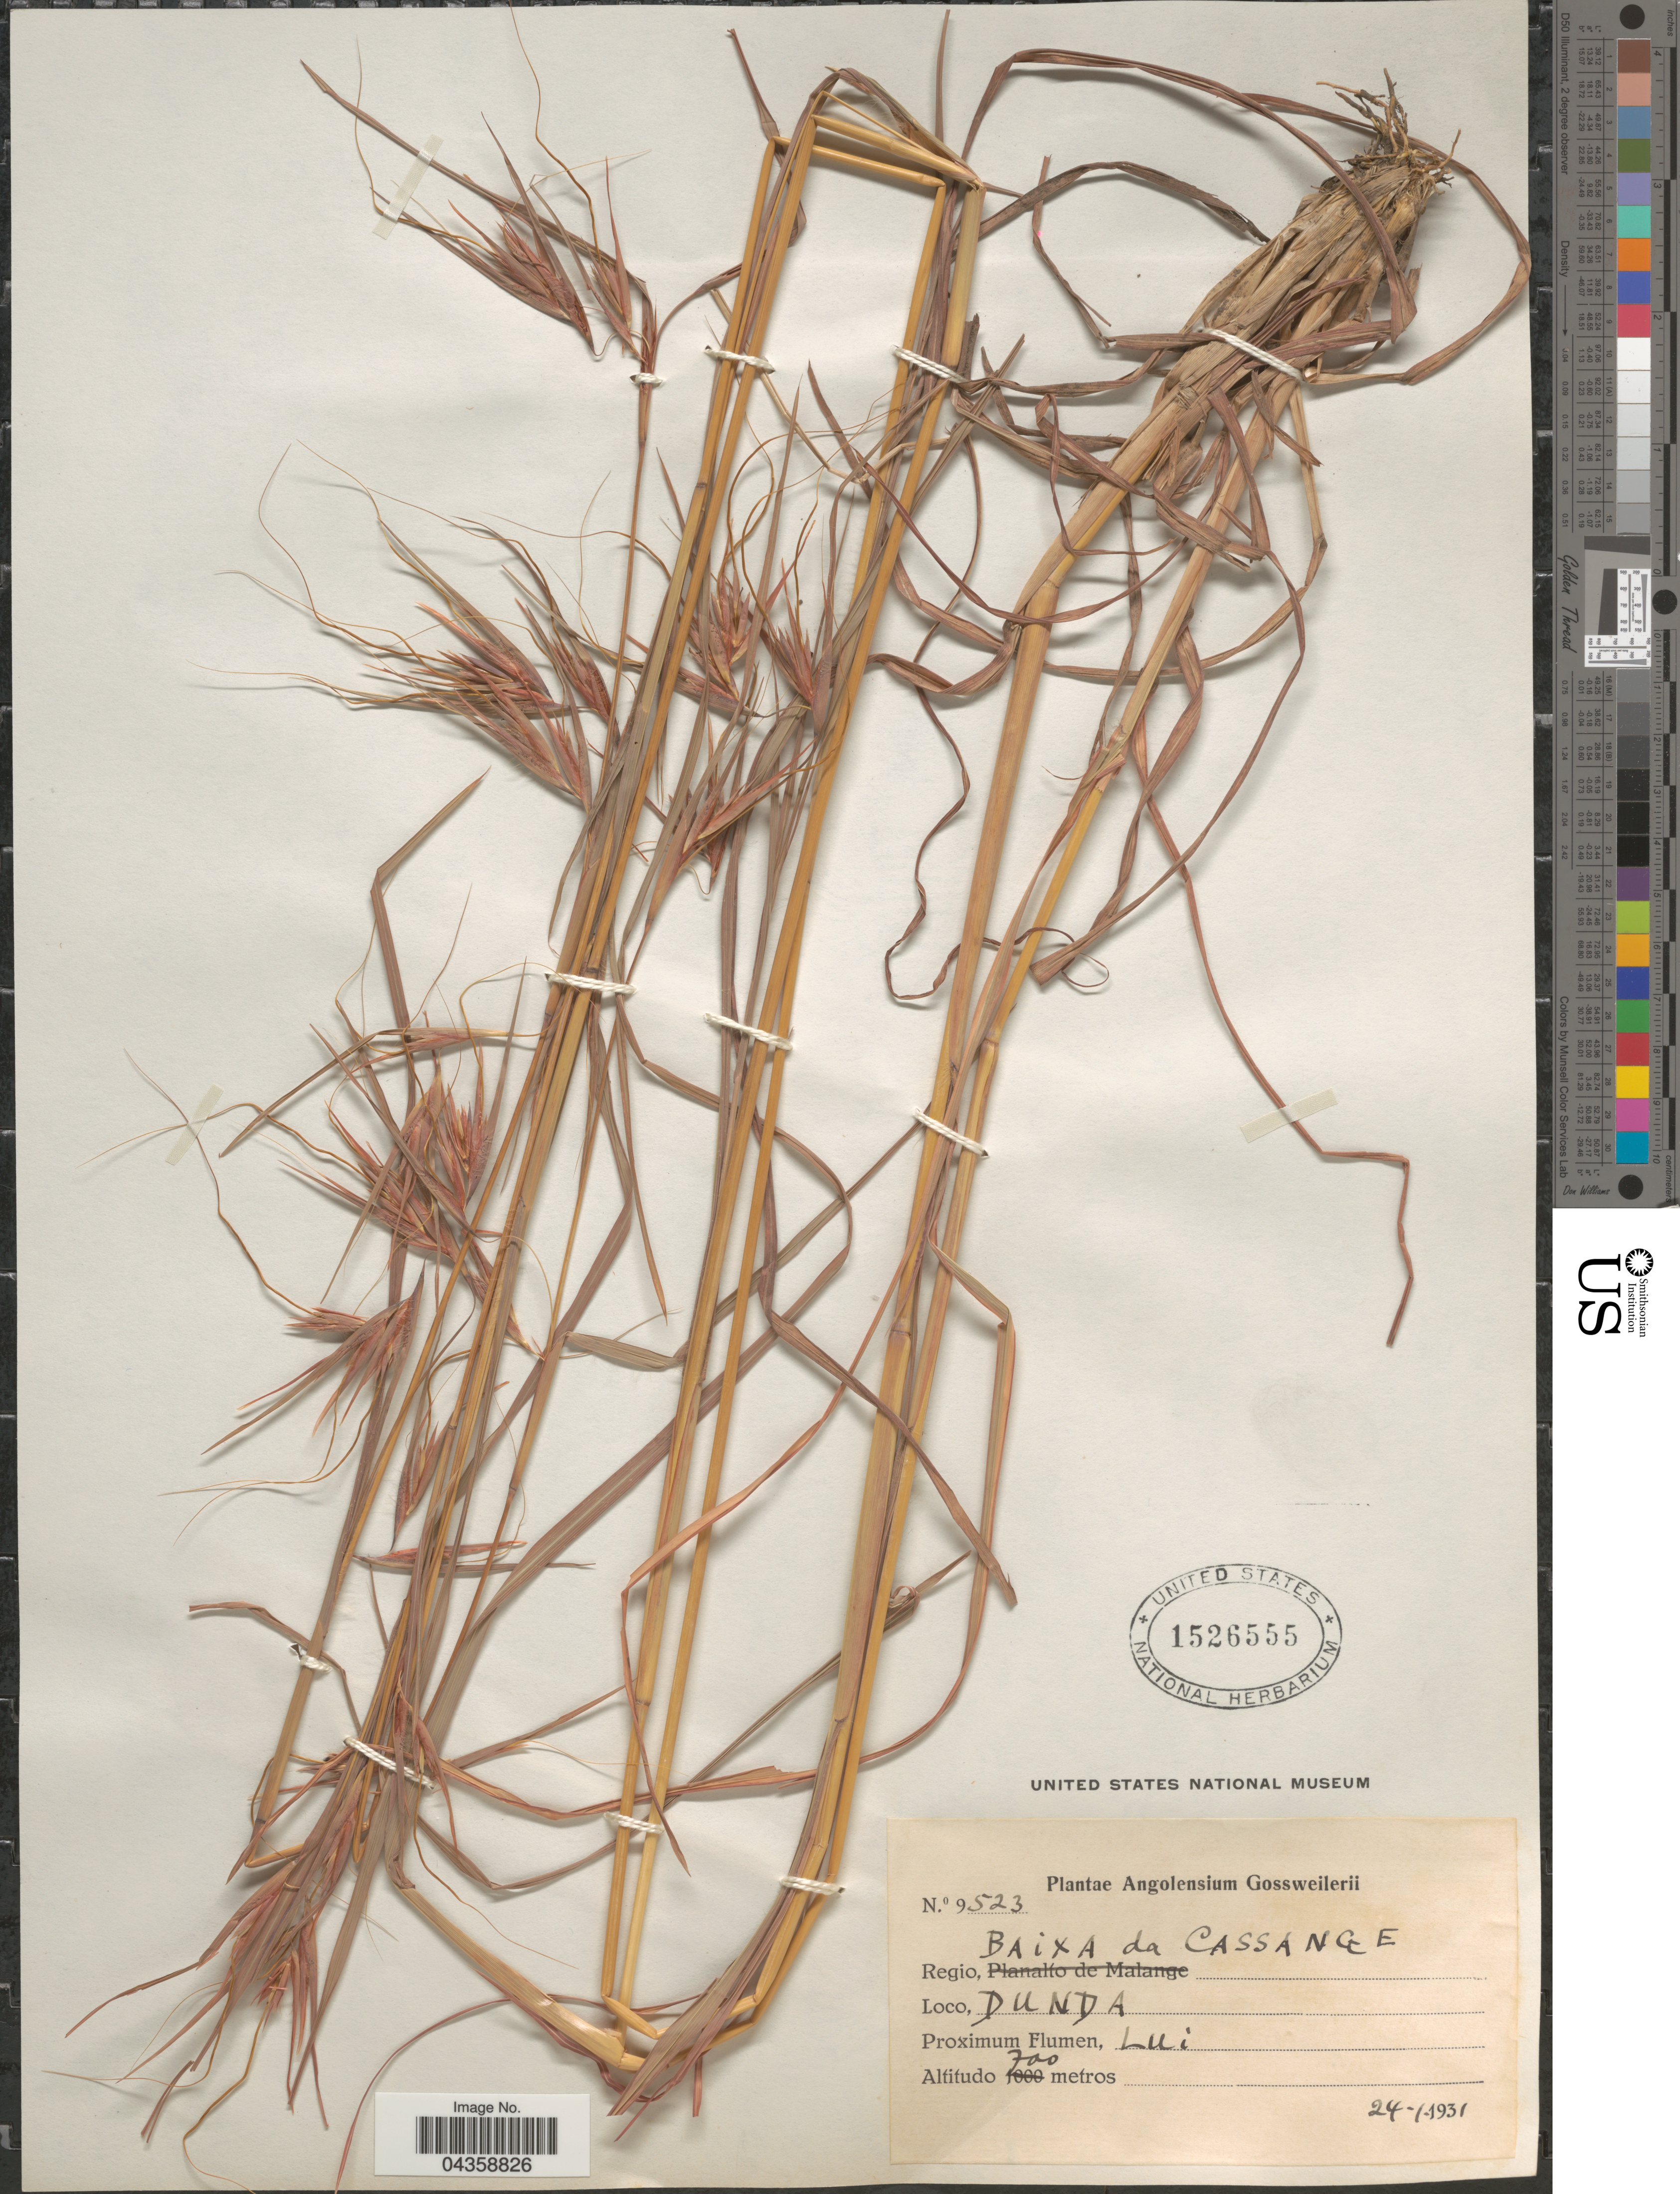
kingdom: Plantae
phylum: Tracheophyta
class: Liliopsida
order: Poales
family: Poaceae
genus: Themeda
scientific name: Themeda triandra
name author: Forssk.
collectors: -. Gossweiler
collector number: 9523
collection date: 1931-01-24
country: Angola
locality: Regio, Baixa da Cassange. Dunda. Proximun Flumen, Lui.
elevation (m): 700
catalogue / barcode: US 1526555